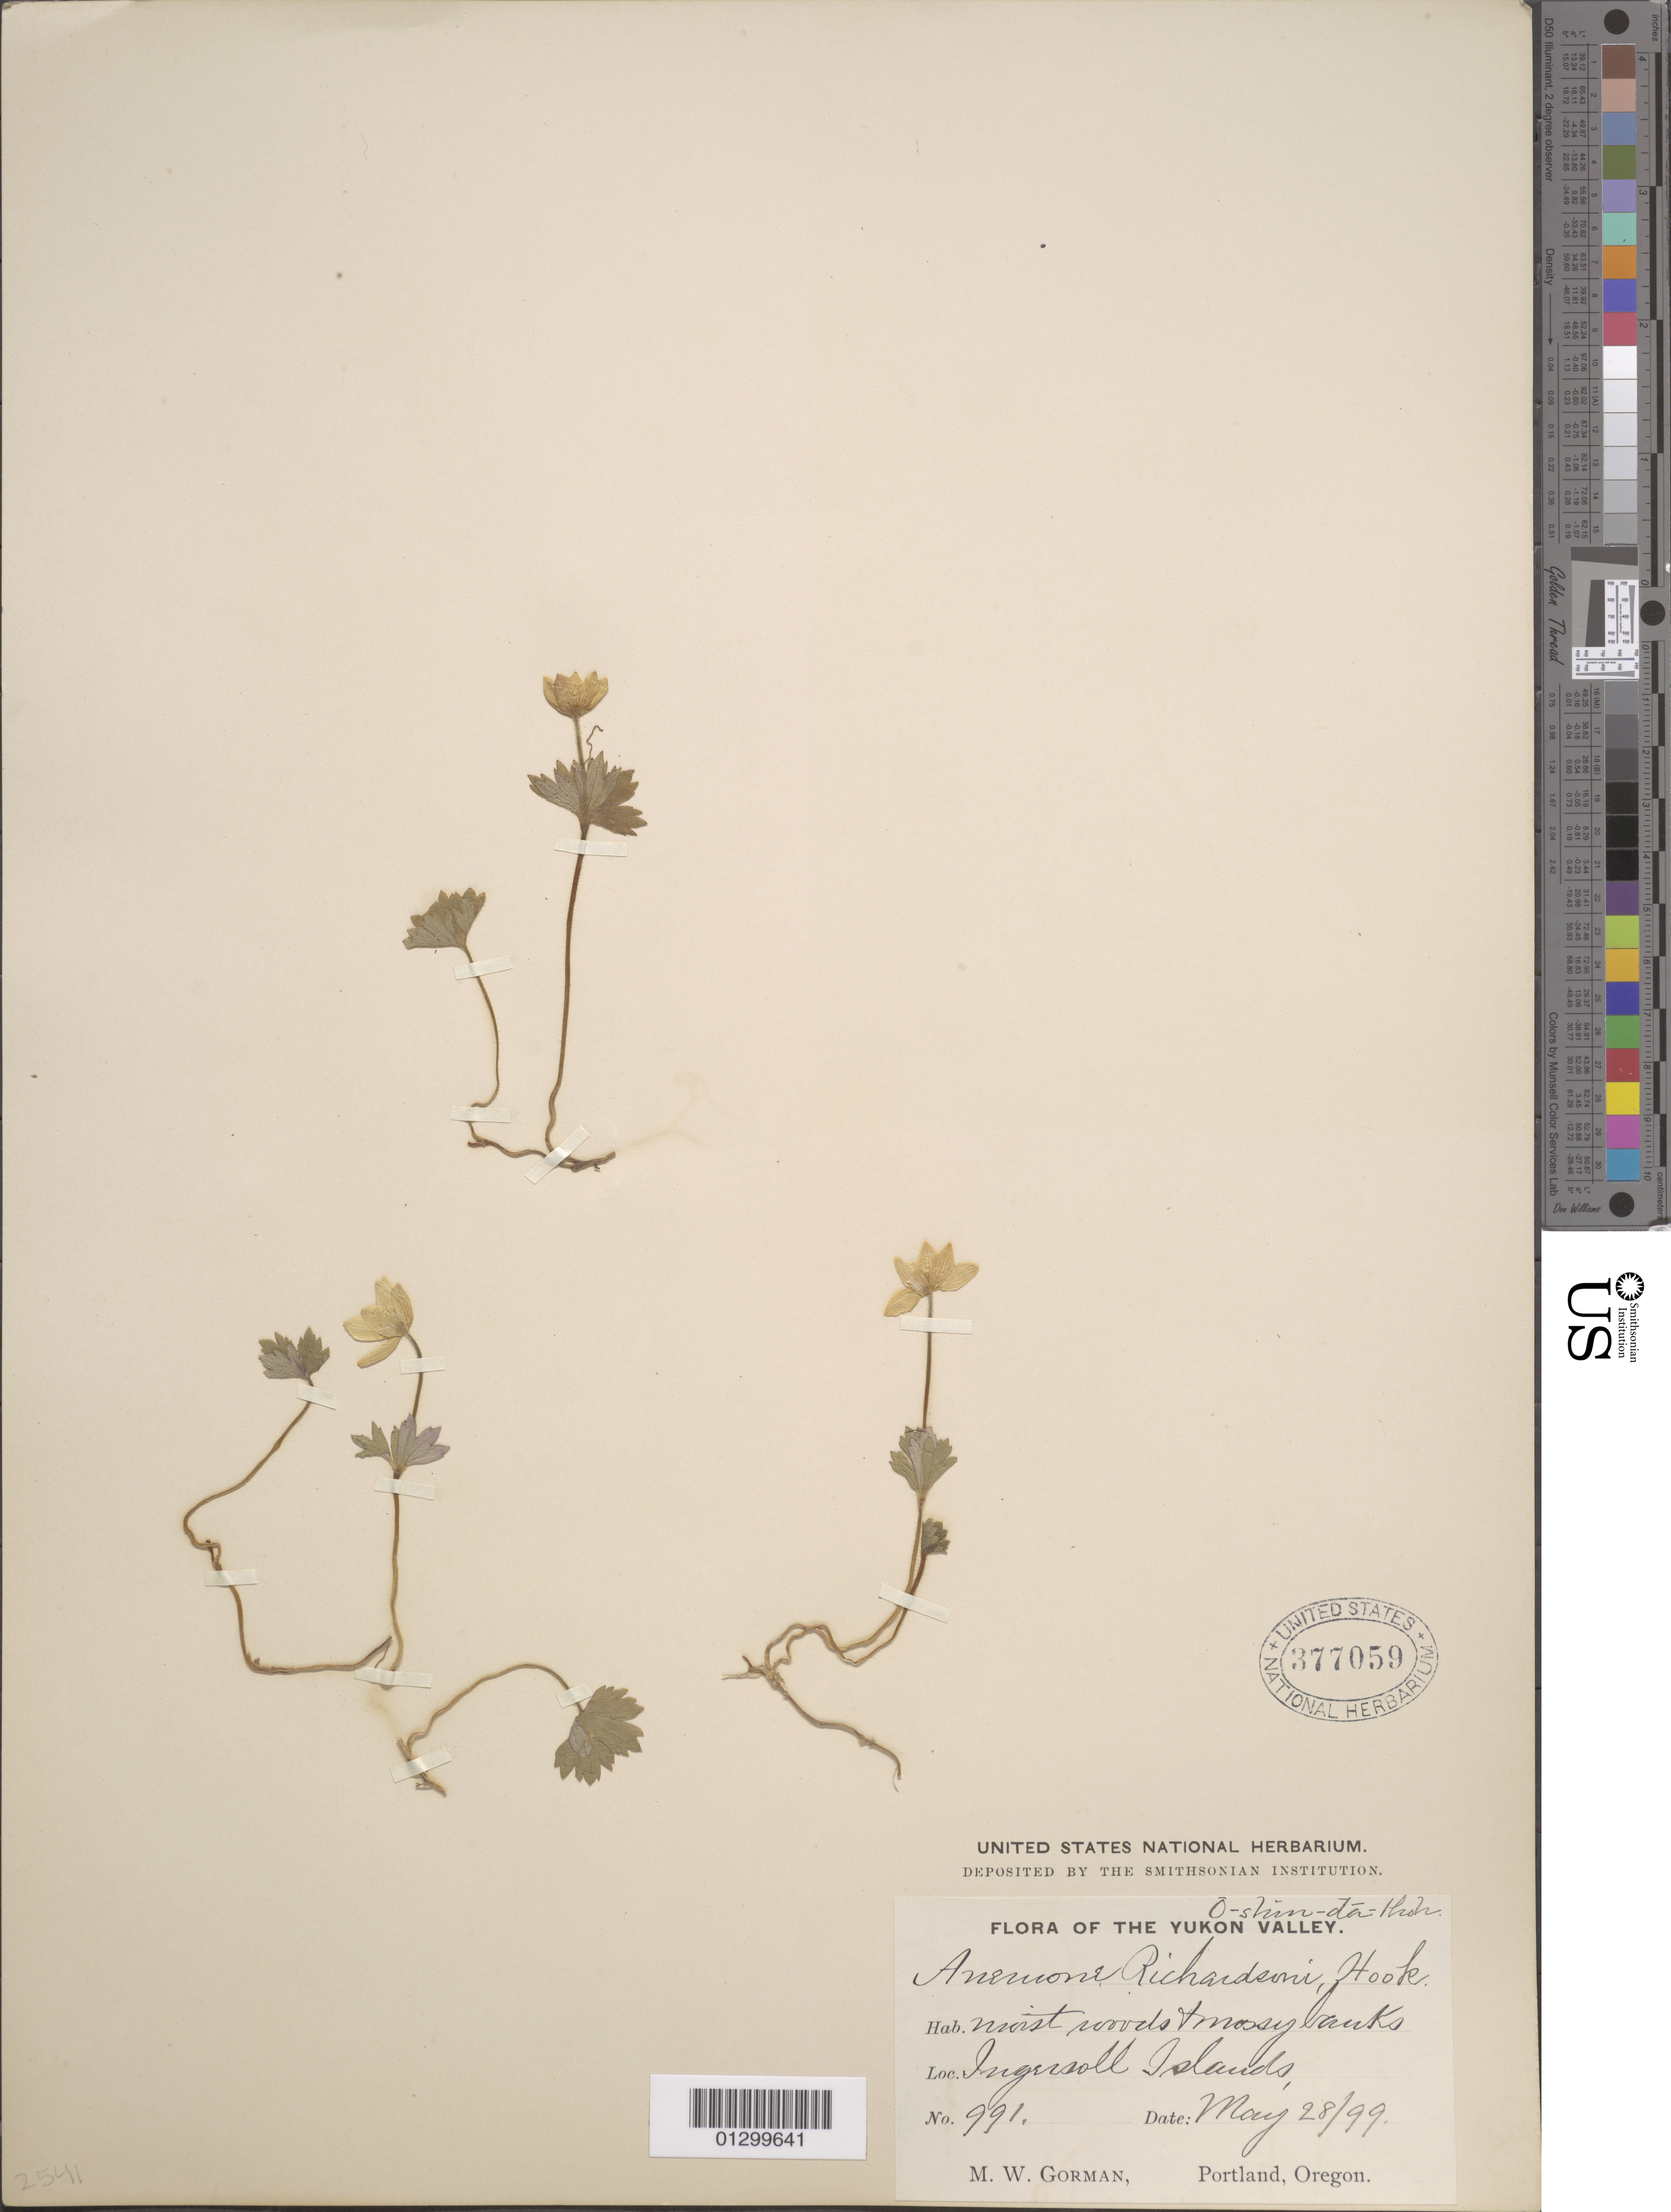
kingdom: Plantae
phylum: Tracheophyta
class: Magnoliopsida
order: Ranunculales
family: Ranunculaceae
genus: Anemone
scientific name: Anemone richardsonii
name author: Hook.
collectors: M. W. Gorman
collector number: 991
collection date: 1899-05-28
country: Canada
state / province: Yukon Territory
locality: Ingersoll Islans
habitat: moist woods and mossy banks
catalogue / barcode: US 377059